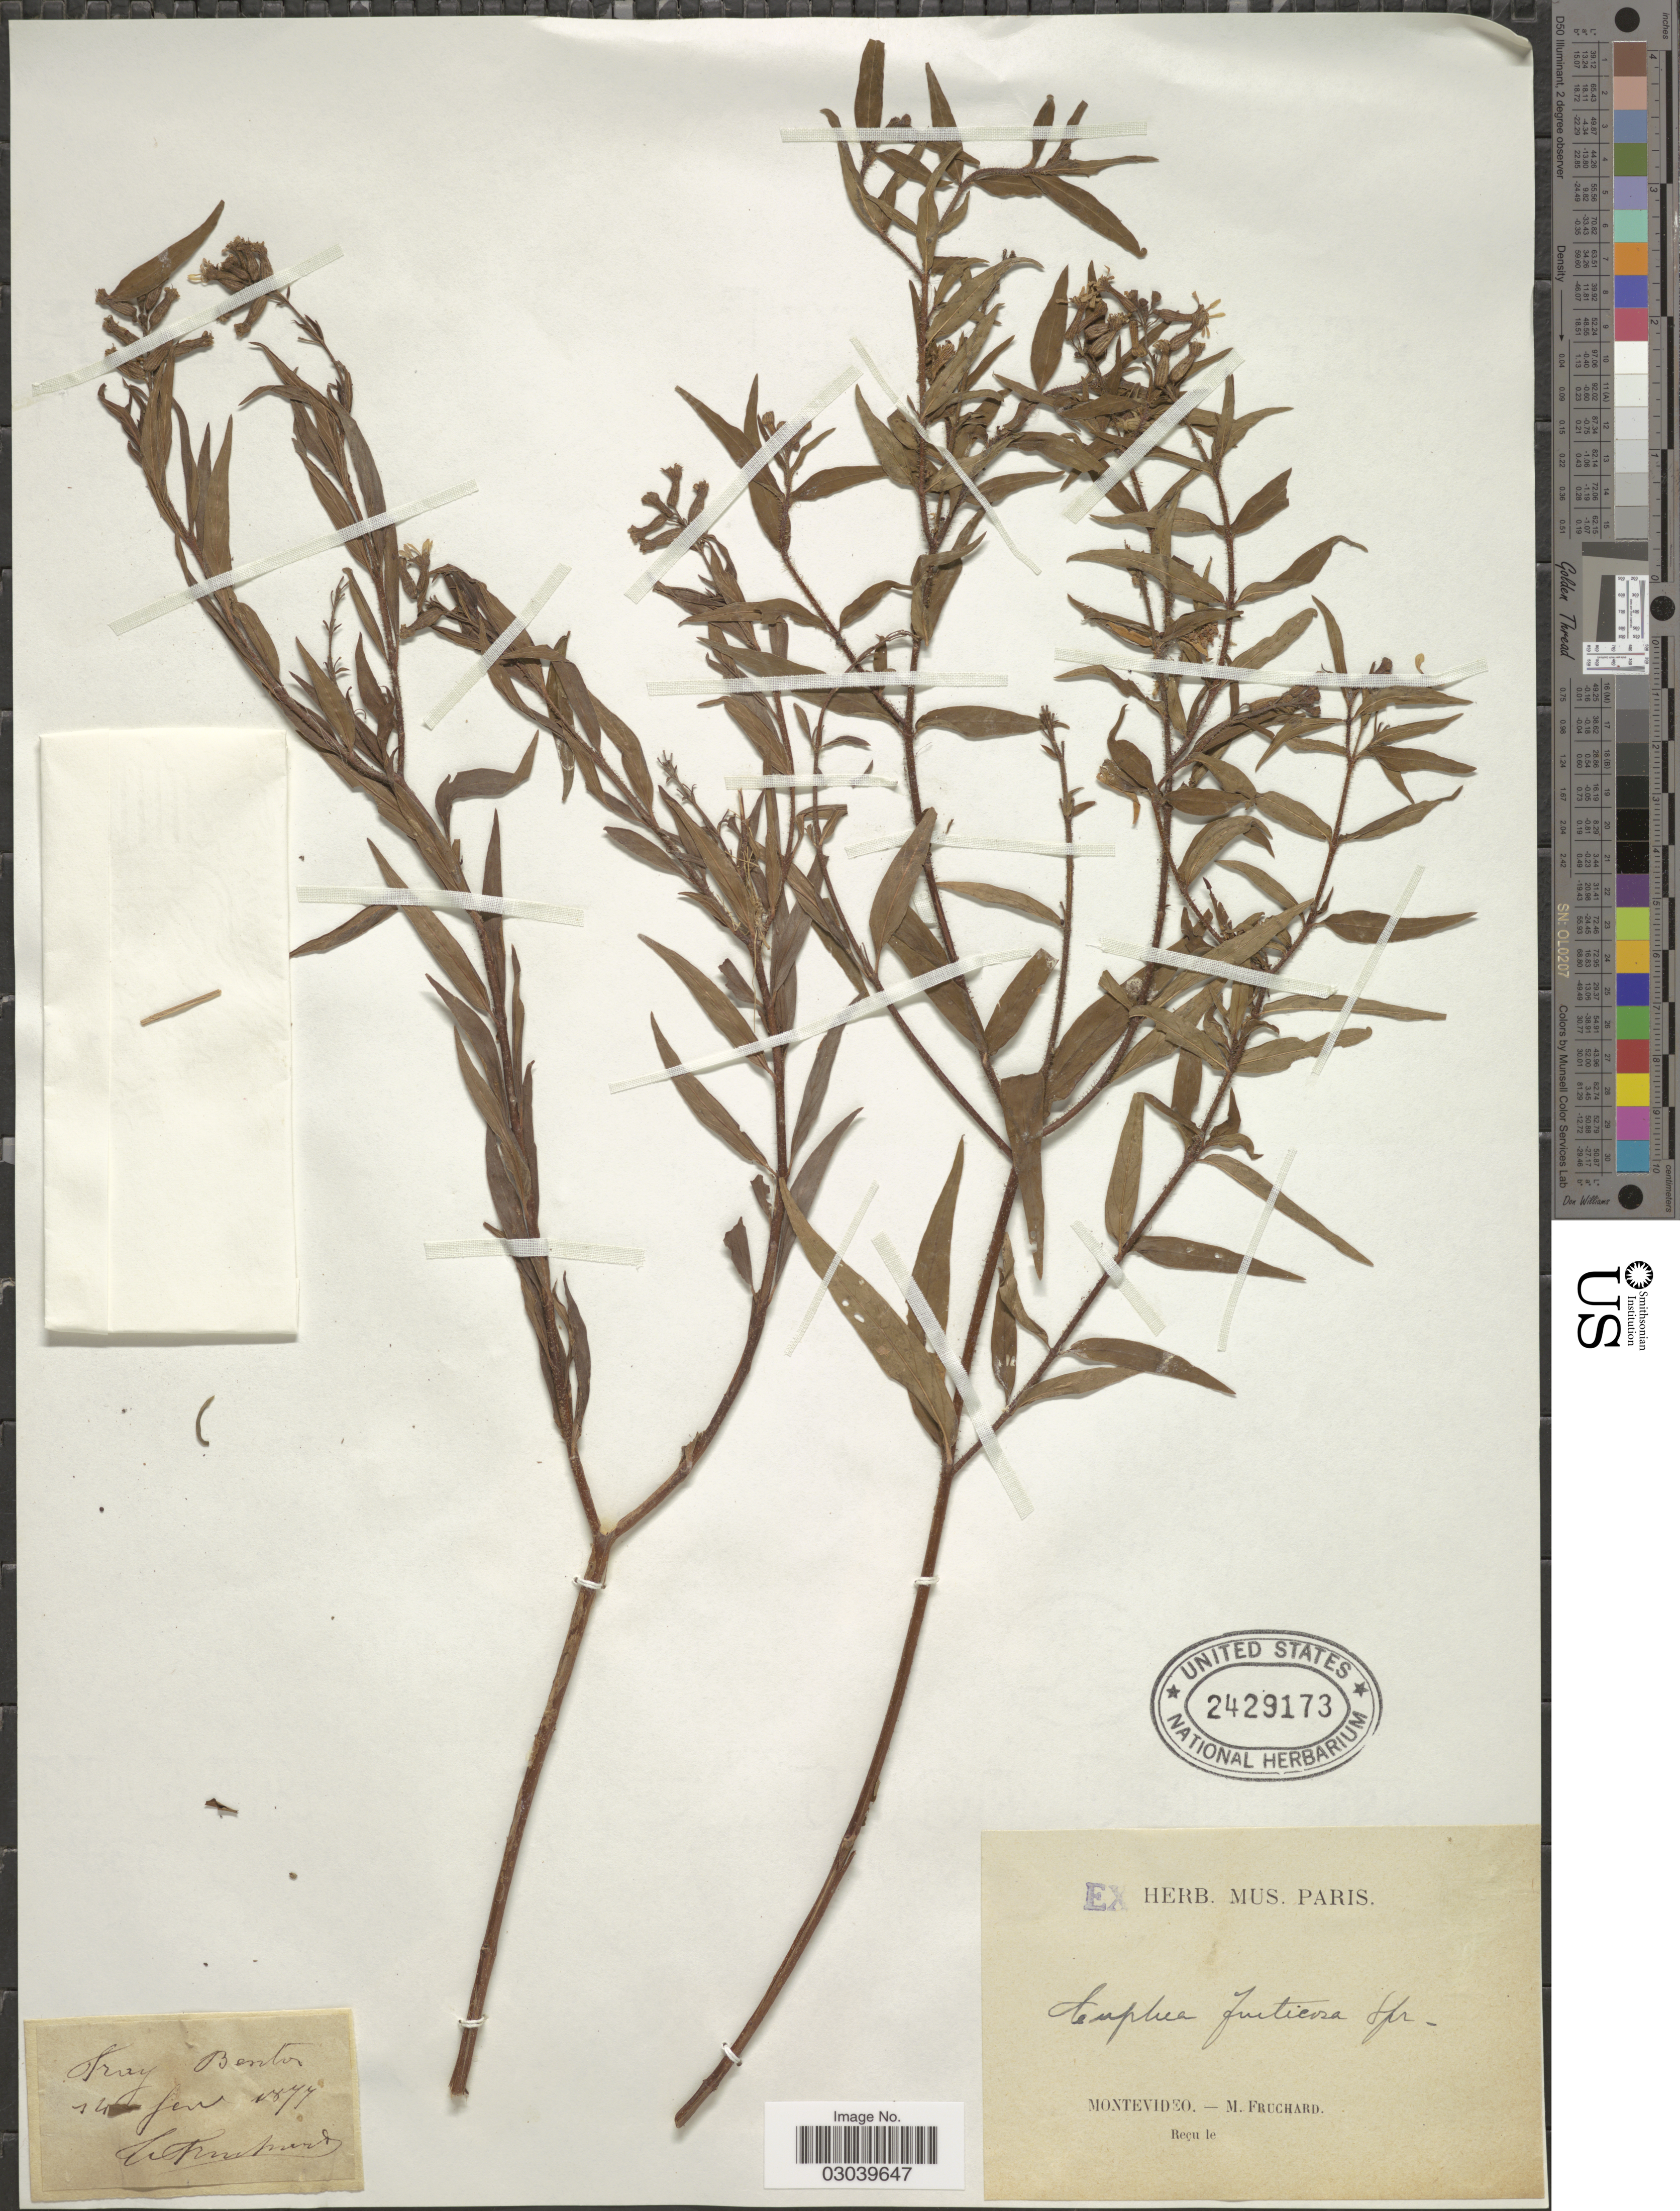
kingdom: Plantae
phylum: Tracheophyta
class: Magnoliopsida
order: Myrtales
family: Lythraceae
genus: Cuphea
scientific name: Cuphea fruticosa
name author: Spreng.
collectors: M. Fruchard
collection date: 1877-02-14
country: Uruguay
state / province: Montevideo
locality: Fray Bentos.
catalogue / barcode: US 2429173